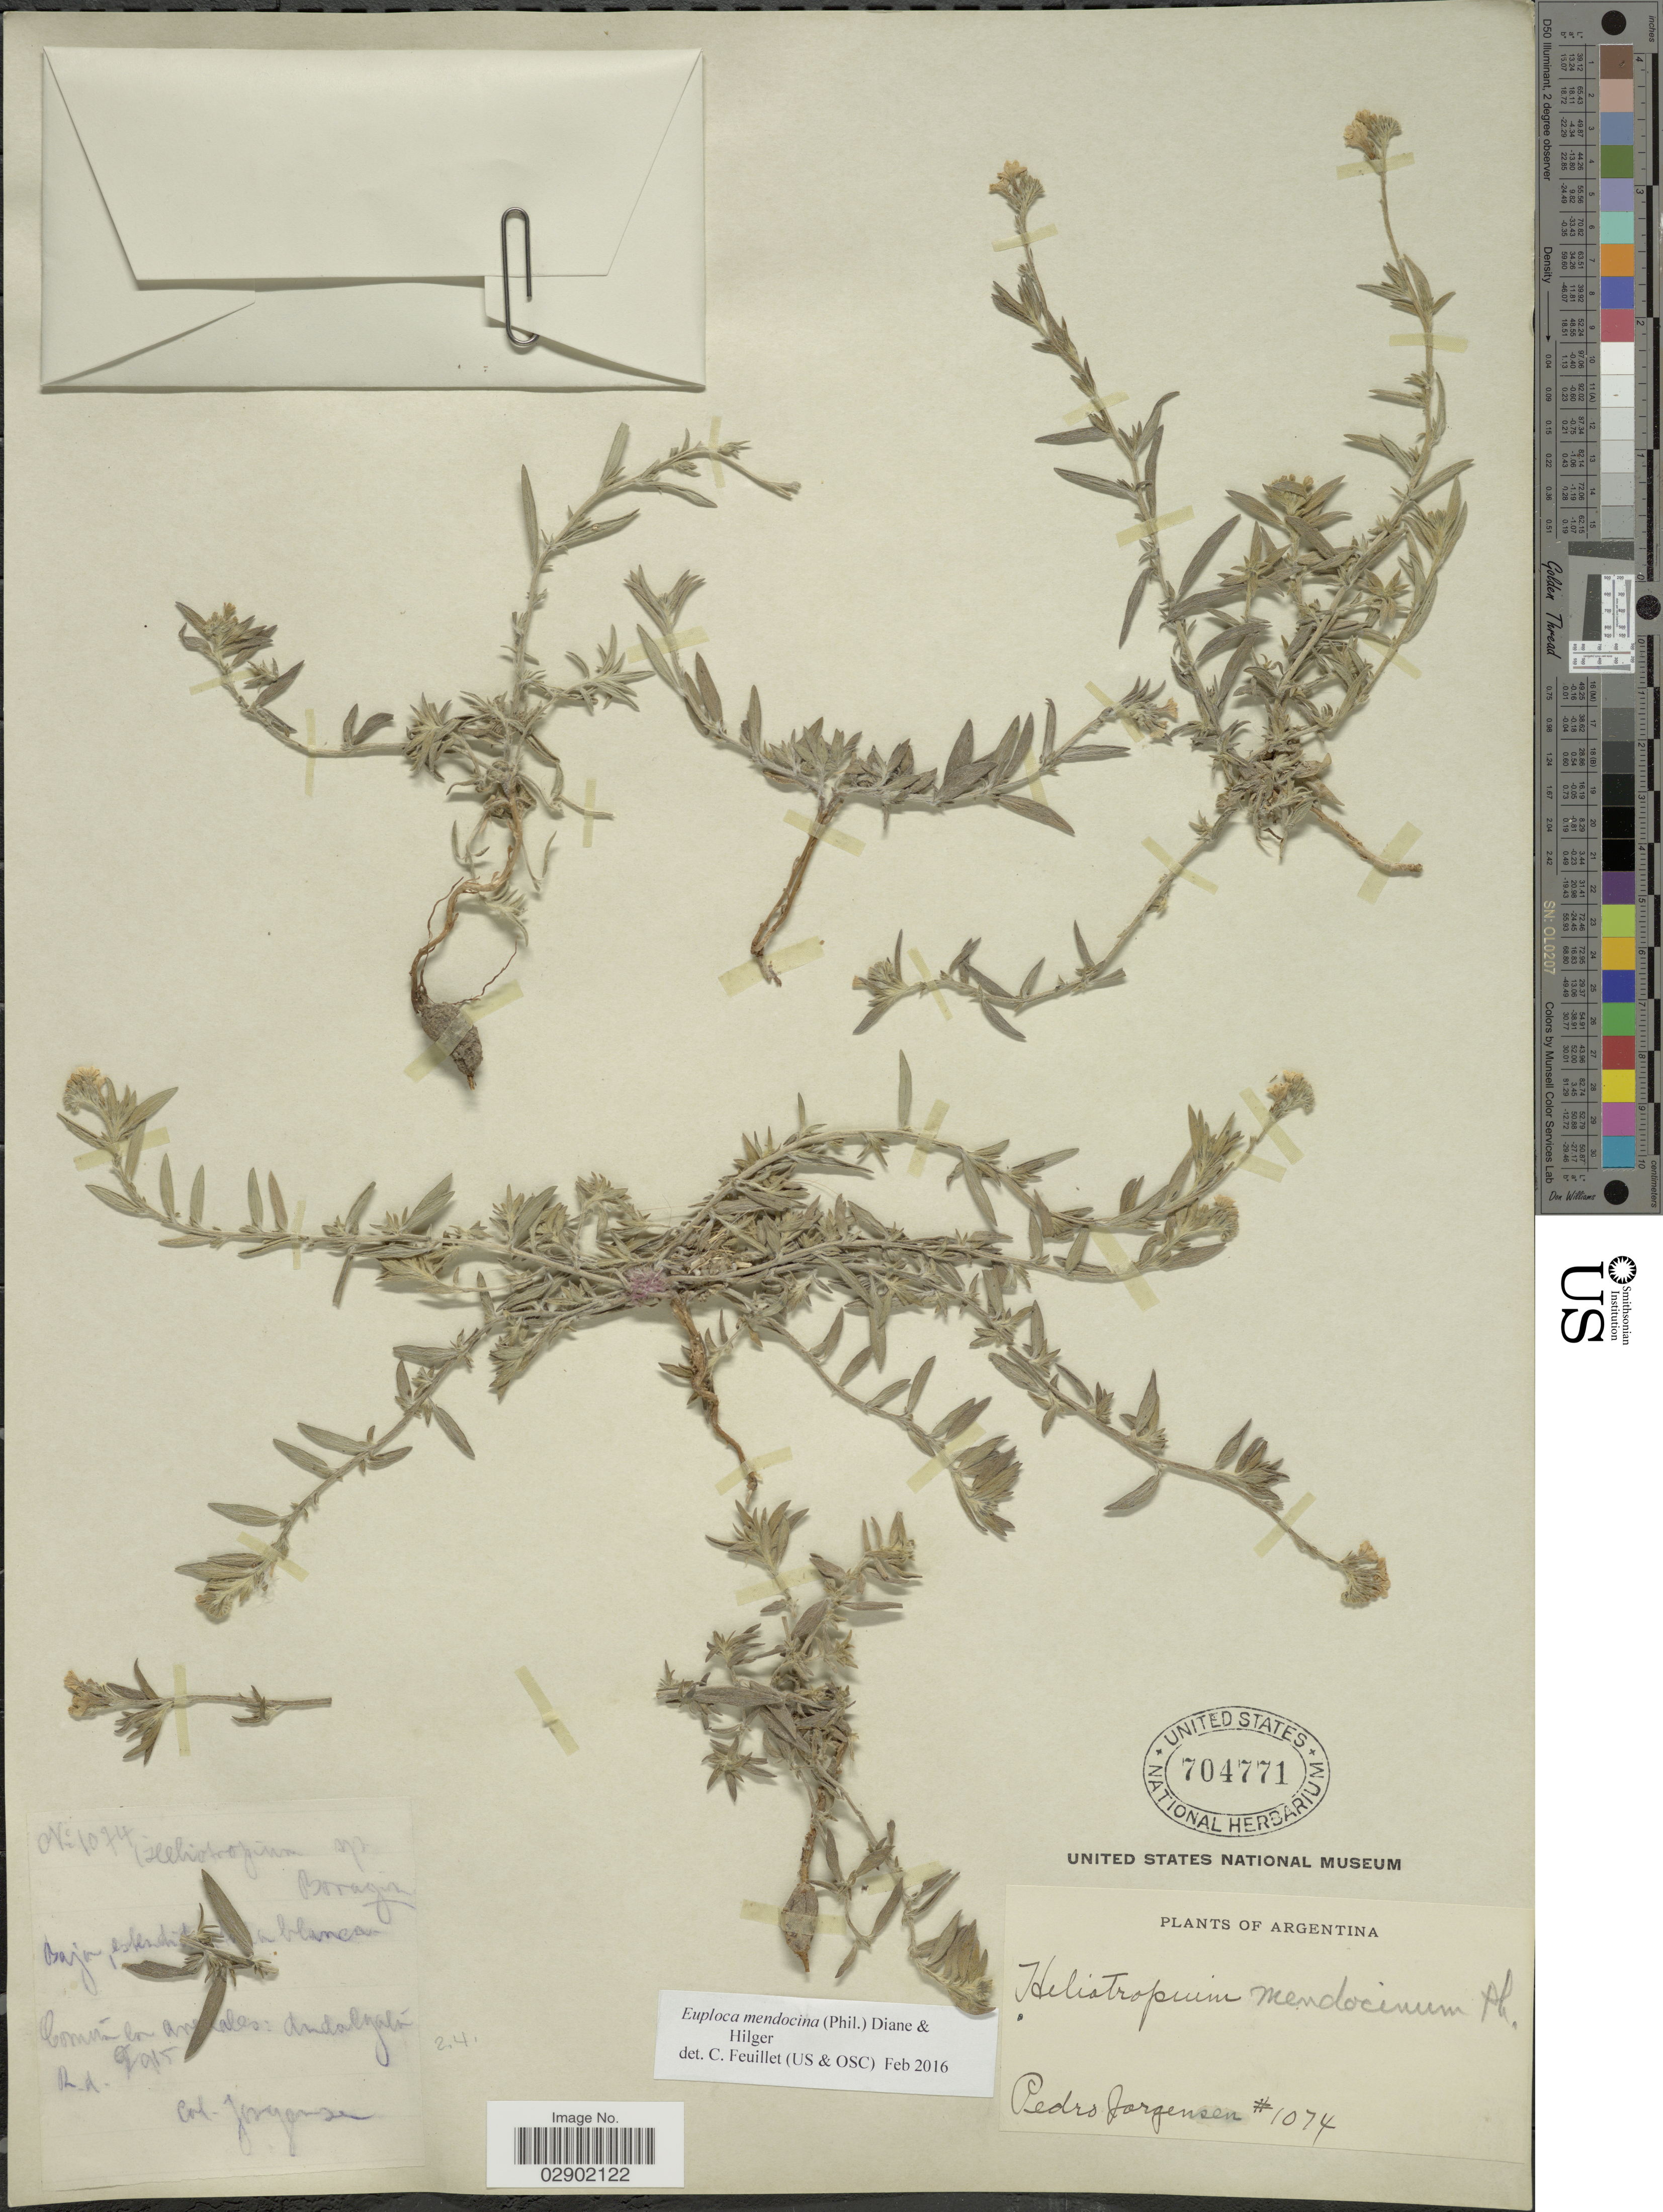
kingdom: Plantae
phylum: Tracheophyta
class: Magnoliopsida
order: Boraginales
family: Heliotropiaceae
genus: Euploca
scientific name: Euploca mendocina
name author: (Phil.) Diane & Hilger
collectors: P. Jörgensen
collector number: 1074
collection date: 1915-10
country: Argentina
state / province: Catamarca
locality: Comun en Arenales: Andalgalá.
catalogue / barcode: US 704771